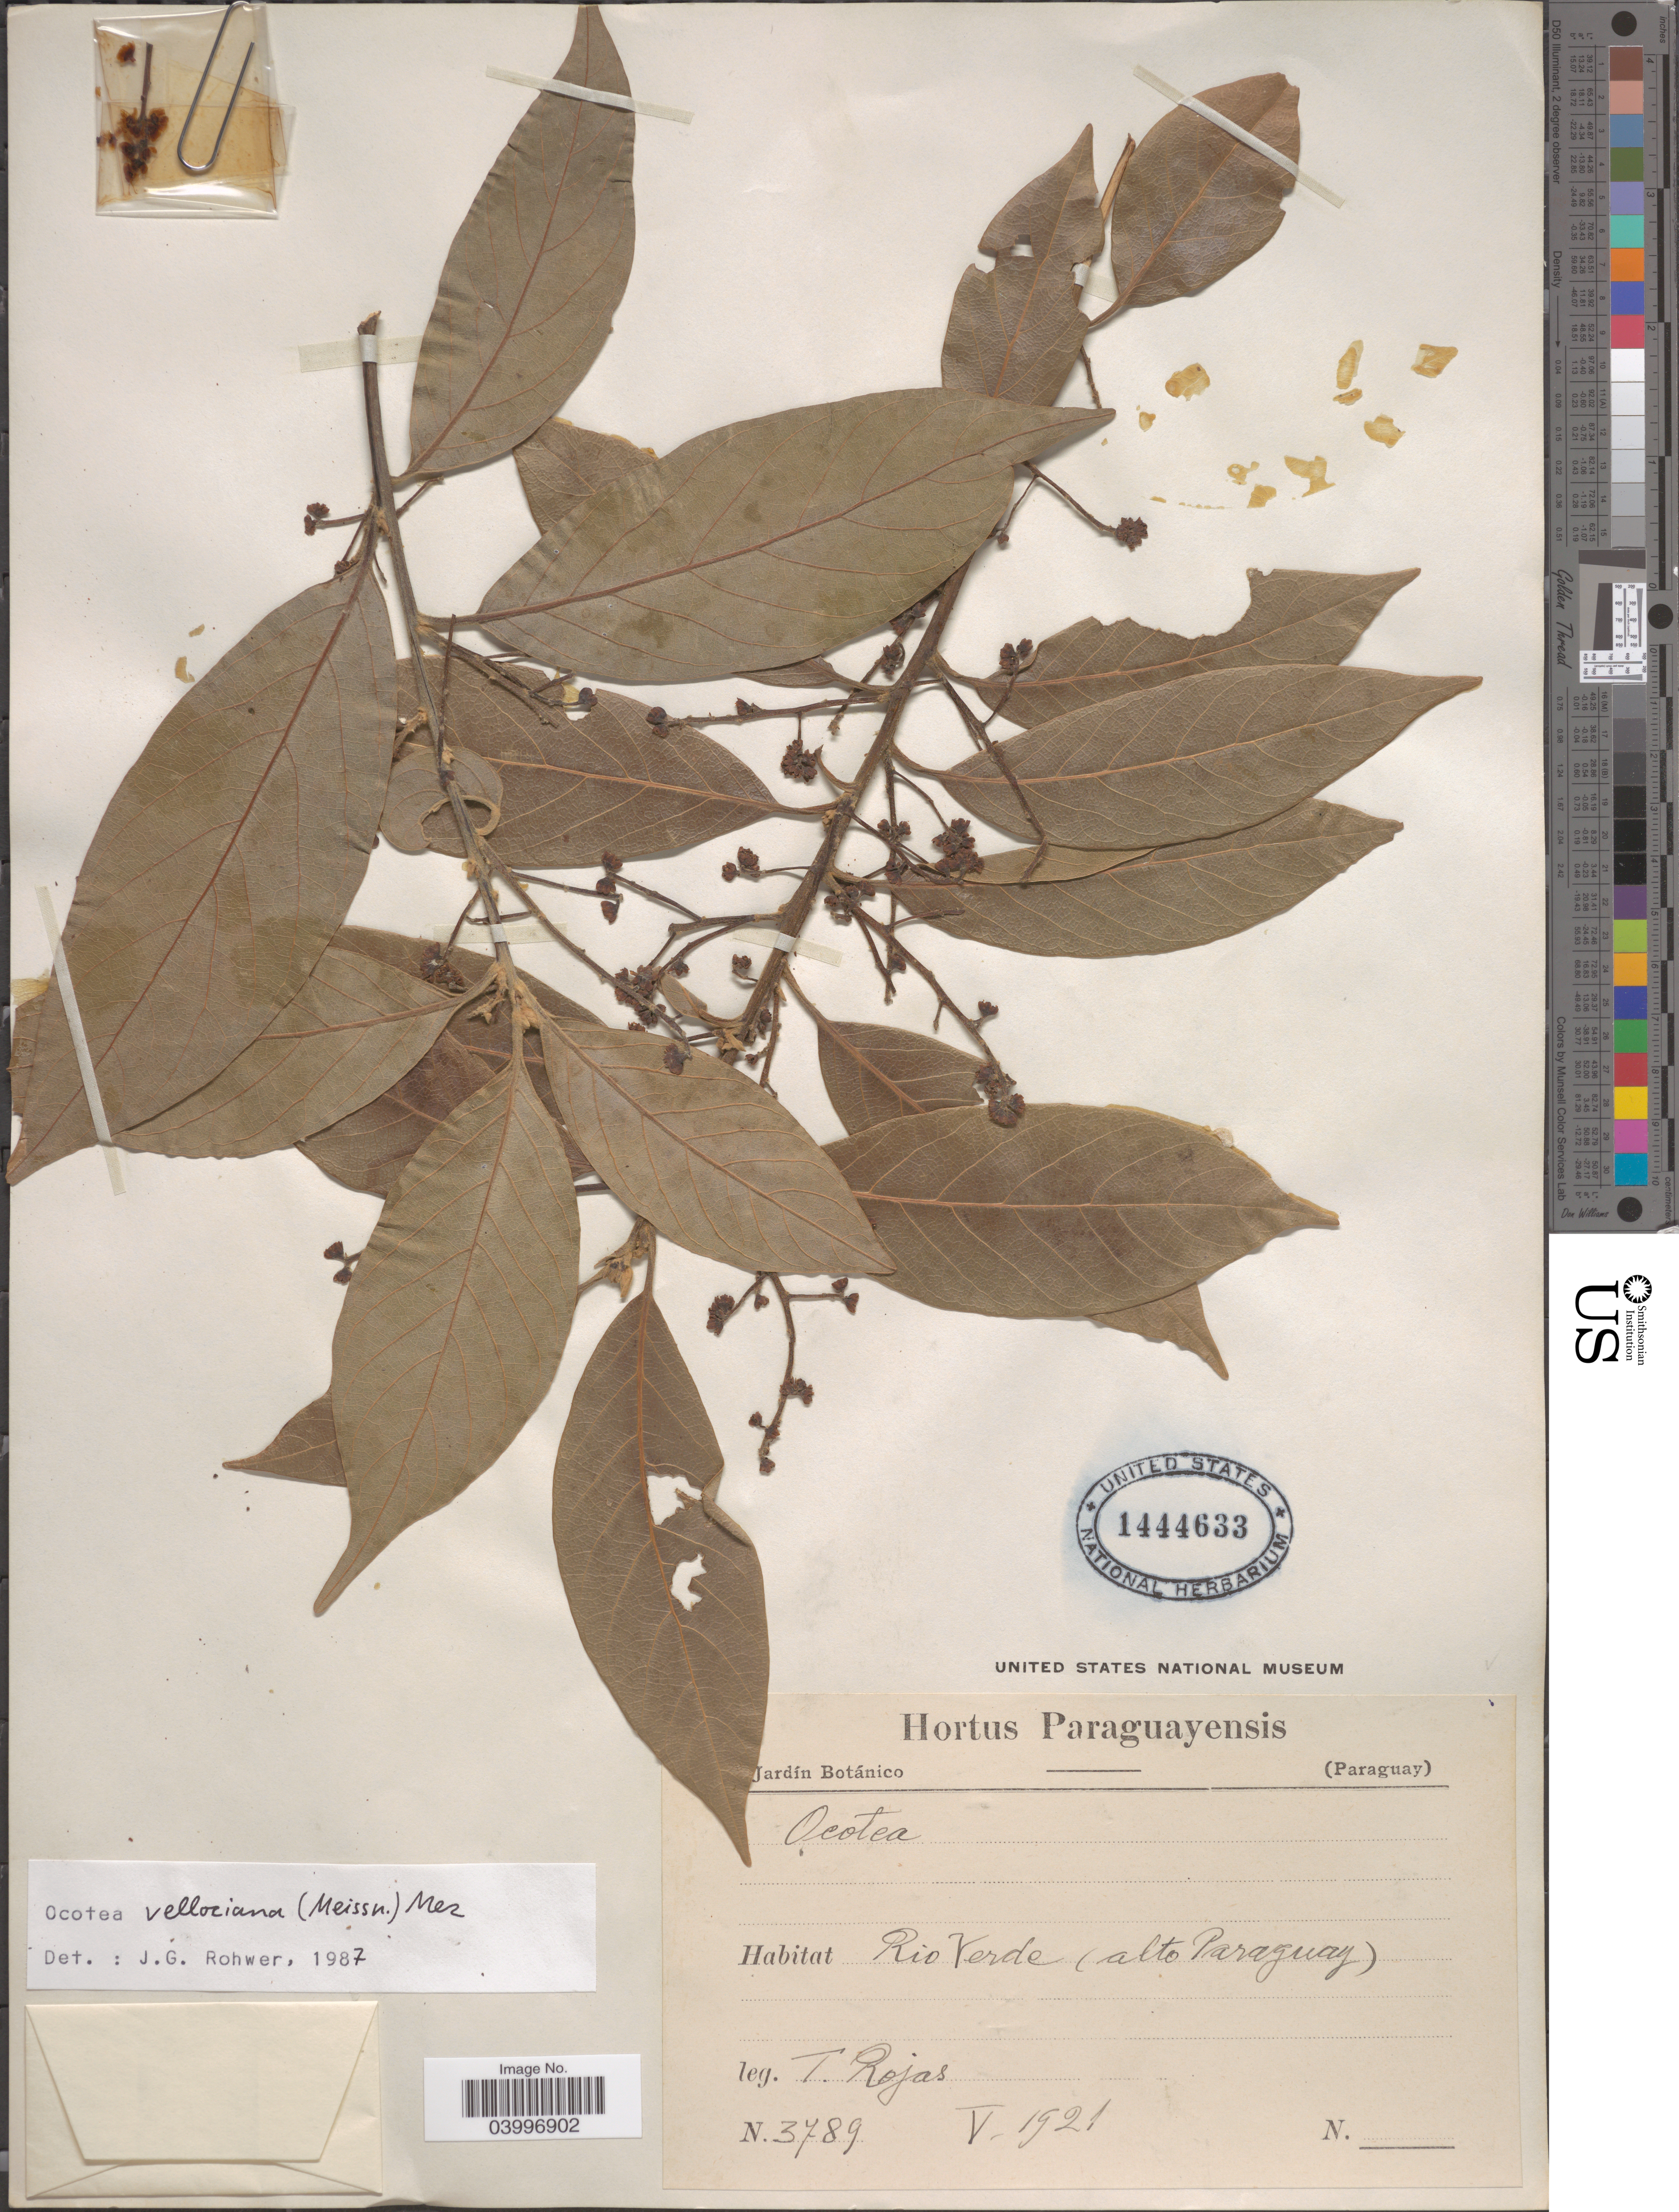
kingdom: Plantae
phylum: Tracheophyta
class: Magnoliopsida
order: Laurales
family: Lauraceae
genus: Ocotea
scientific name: Ocotea velloziana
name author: (Meisn.) Mez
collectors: T. Rojas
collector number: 3789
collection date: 1921-05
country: Paraguay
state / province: Alto Paraguay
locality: Jardín Botánico. Rio Verde.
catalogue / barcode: US 1444633